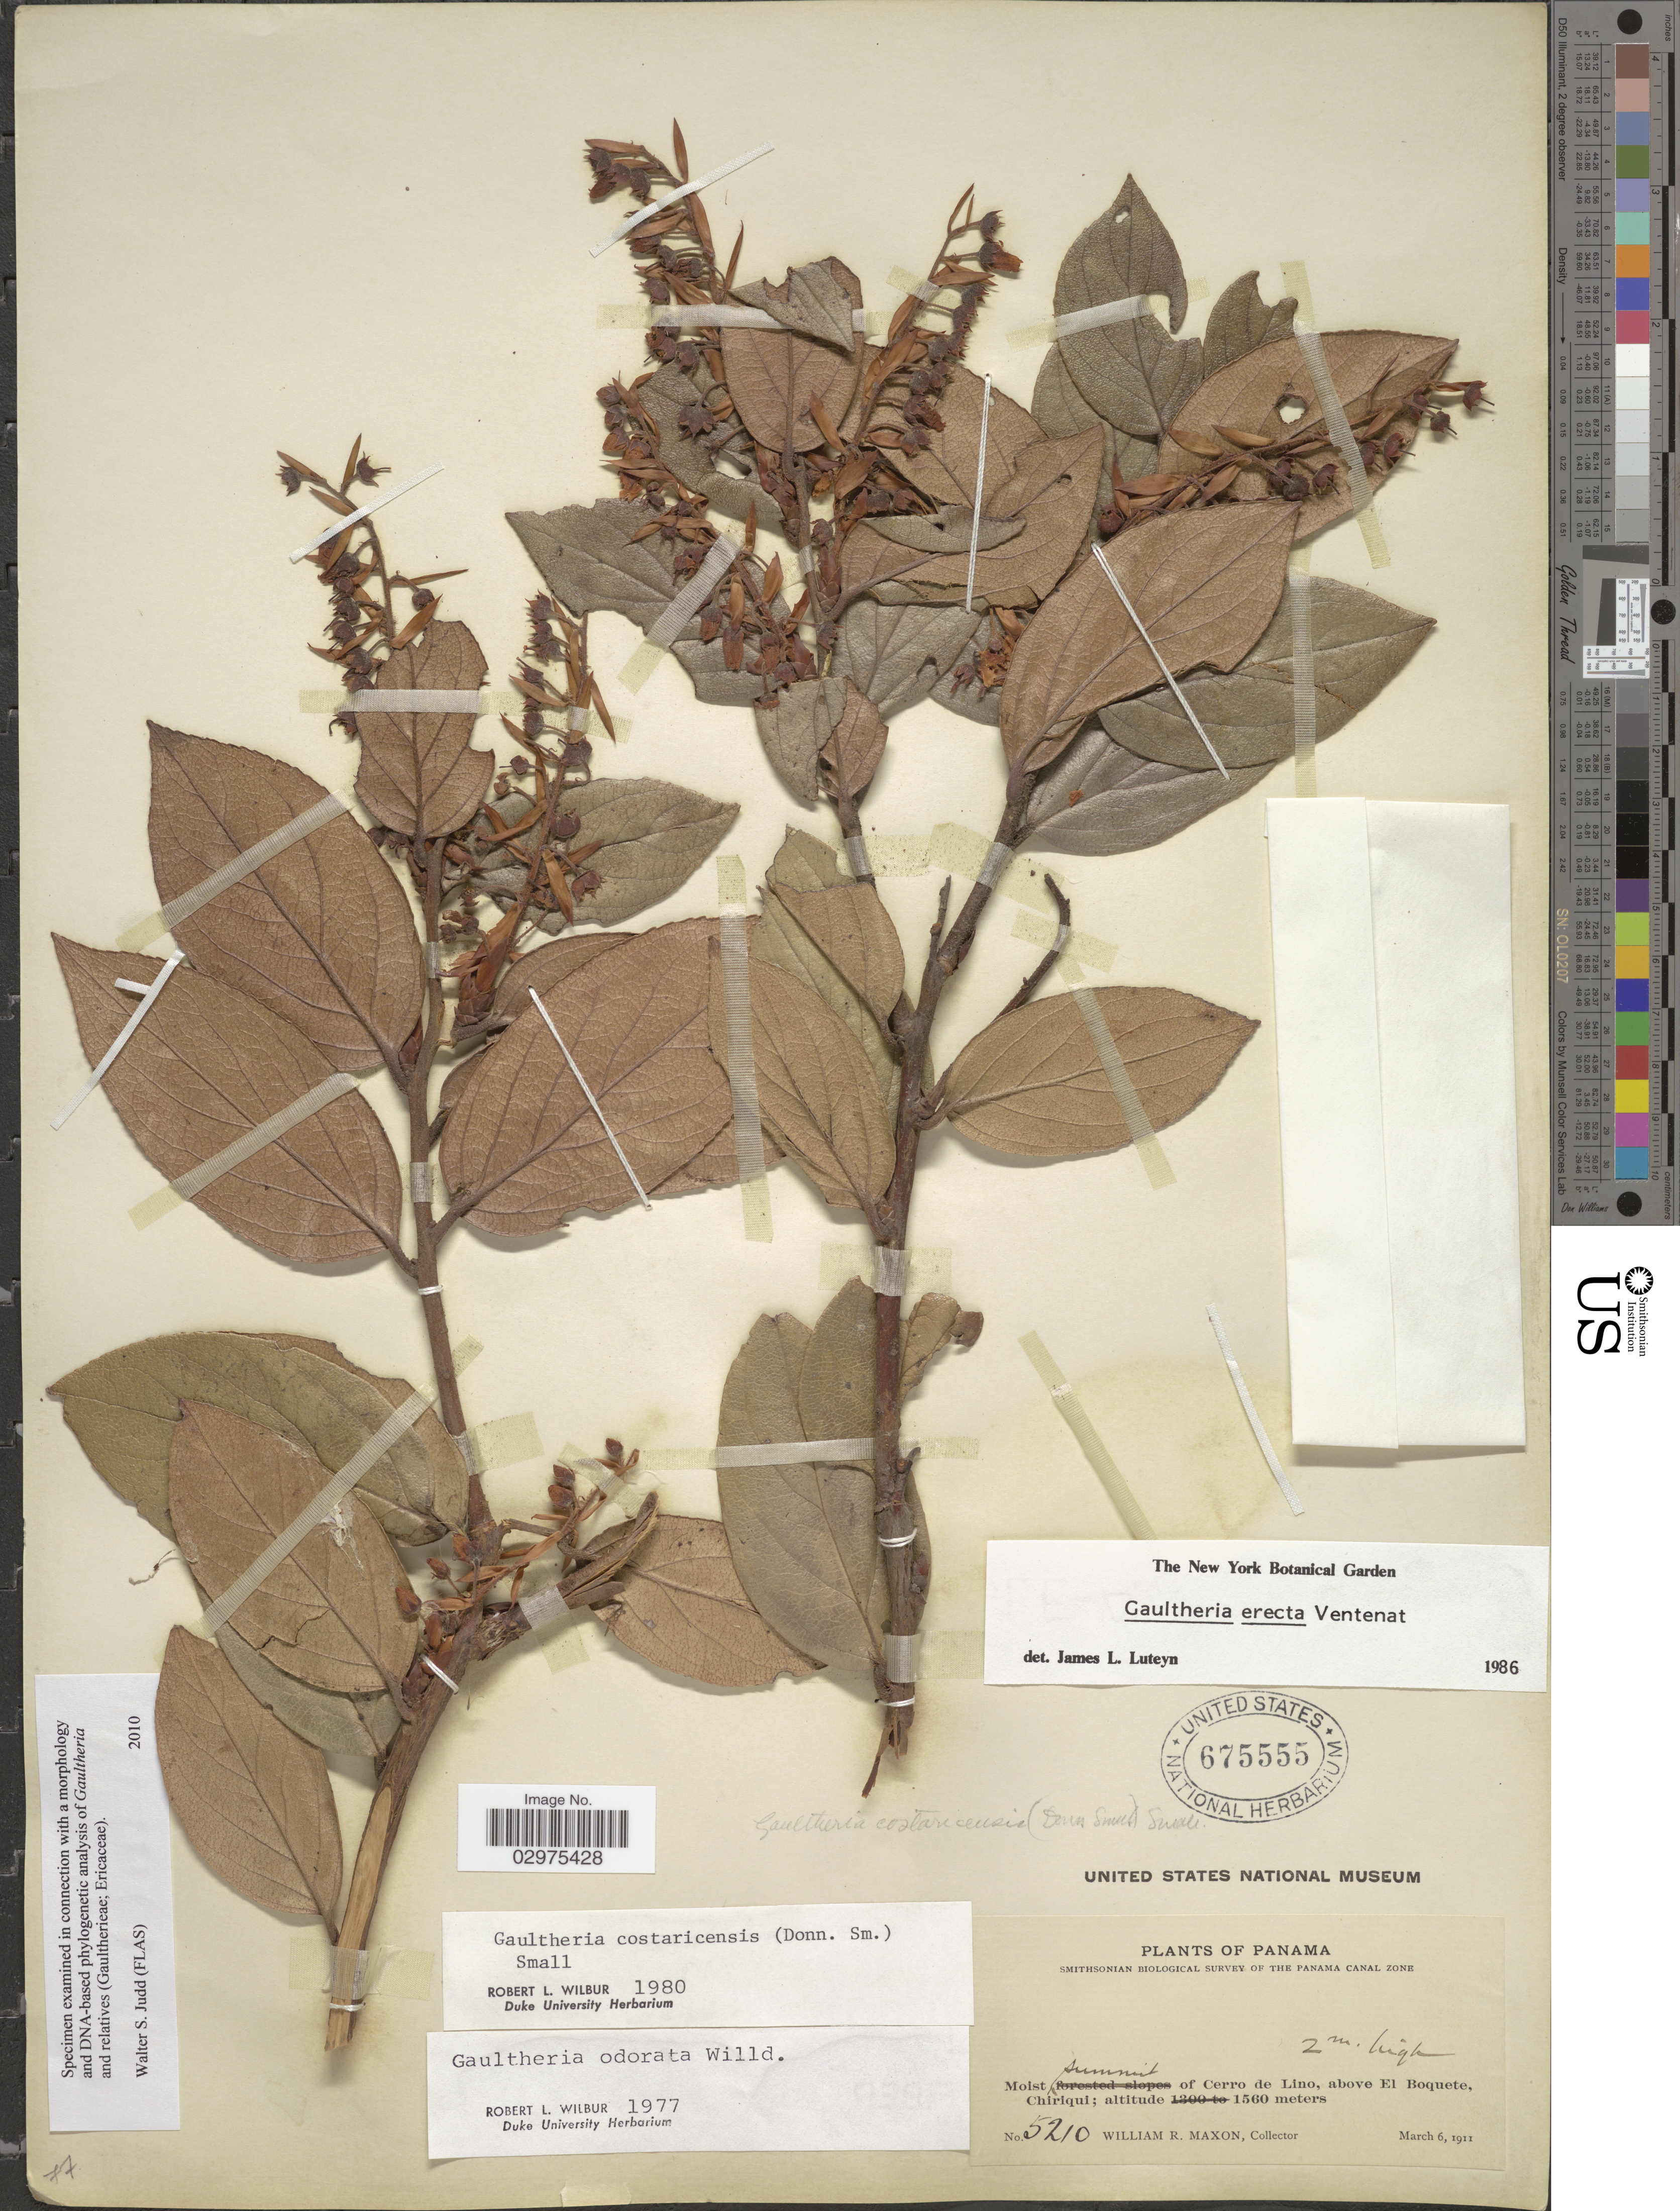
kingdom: Plantae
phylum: Tracheophyta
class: Magnoliopsida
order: Ericales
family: Ericaceae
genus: Gaultheria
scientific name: Gaultheria erecta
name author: Vent.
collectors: W. R. Maxon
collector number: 5210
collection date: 1911-03-06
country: Panama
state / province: Chiriqui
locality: Moist summit of Cerro de Lino, above El Boquete.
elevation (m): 1560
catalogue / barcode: US 675555